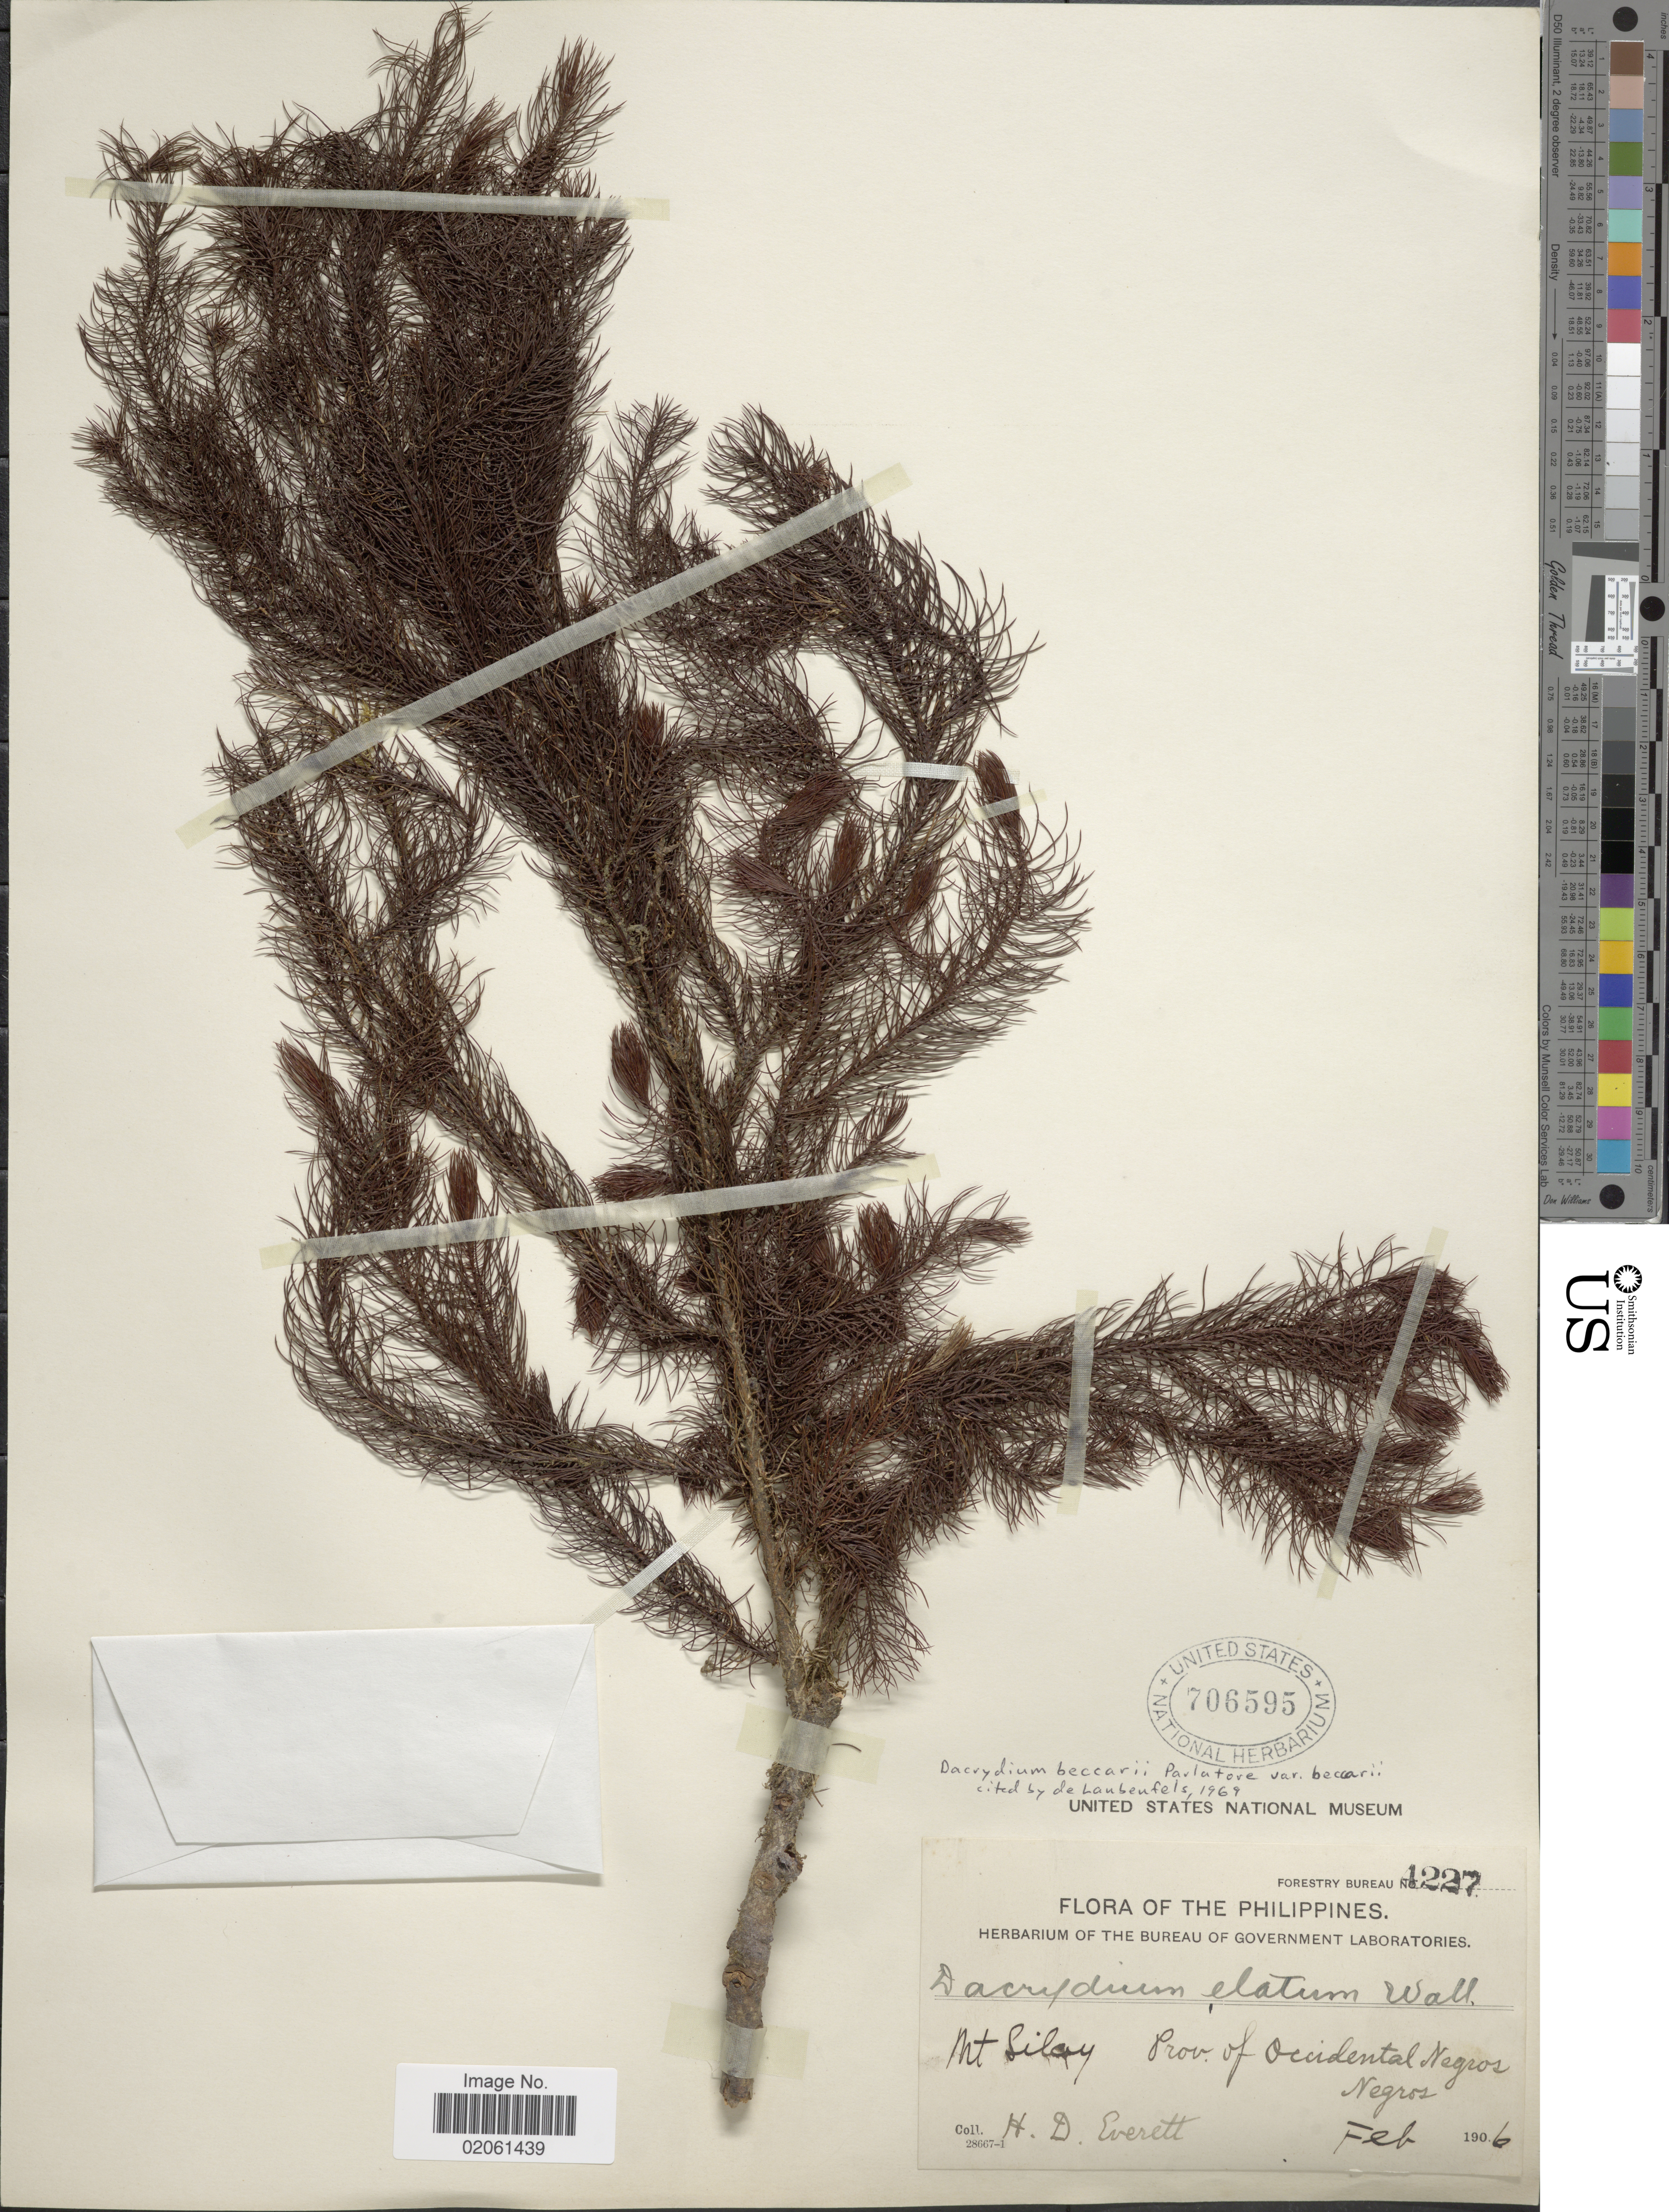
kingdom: Plantae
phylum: Tracheophyta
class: Pinopsida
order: Pinales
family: Podocarpaceae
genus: Dacrydium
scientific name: Dacrydium beccarii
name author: Parl.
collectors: H. Everett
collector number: Forestry Bureau 4227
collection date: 1906-05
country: Philippines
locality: Mt Silay. Prov. of Occidental Negros. Negros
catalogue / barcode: US 706595